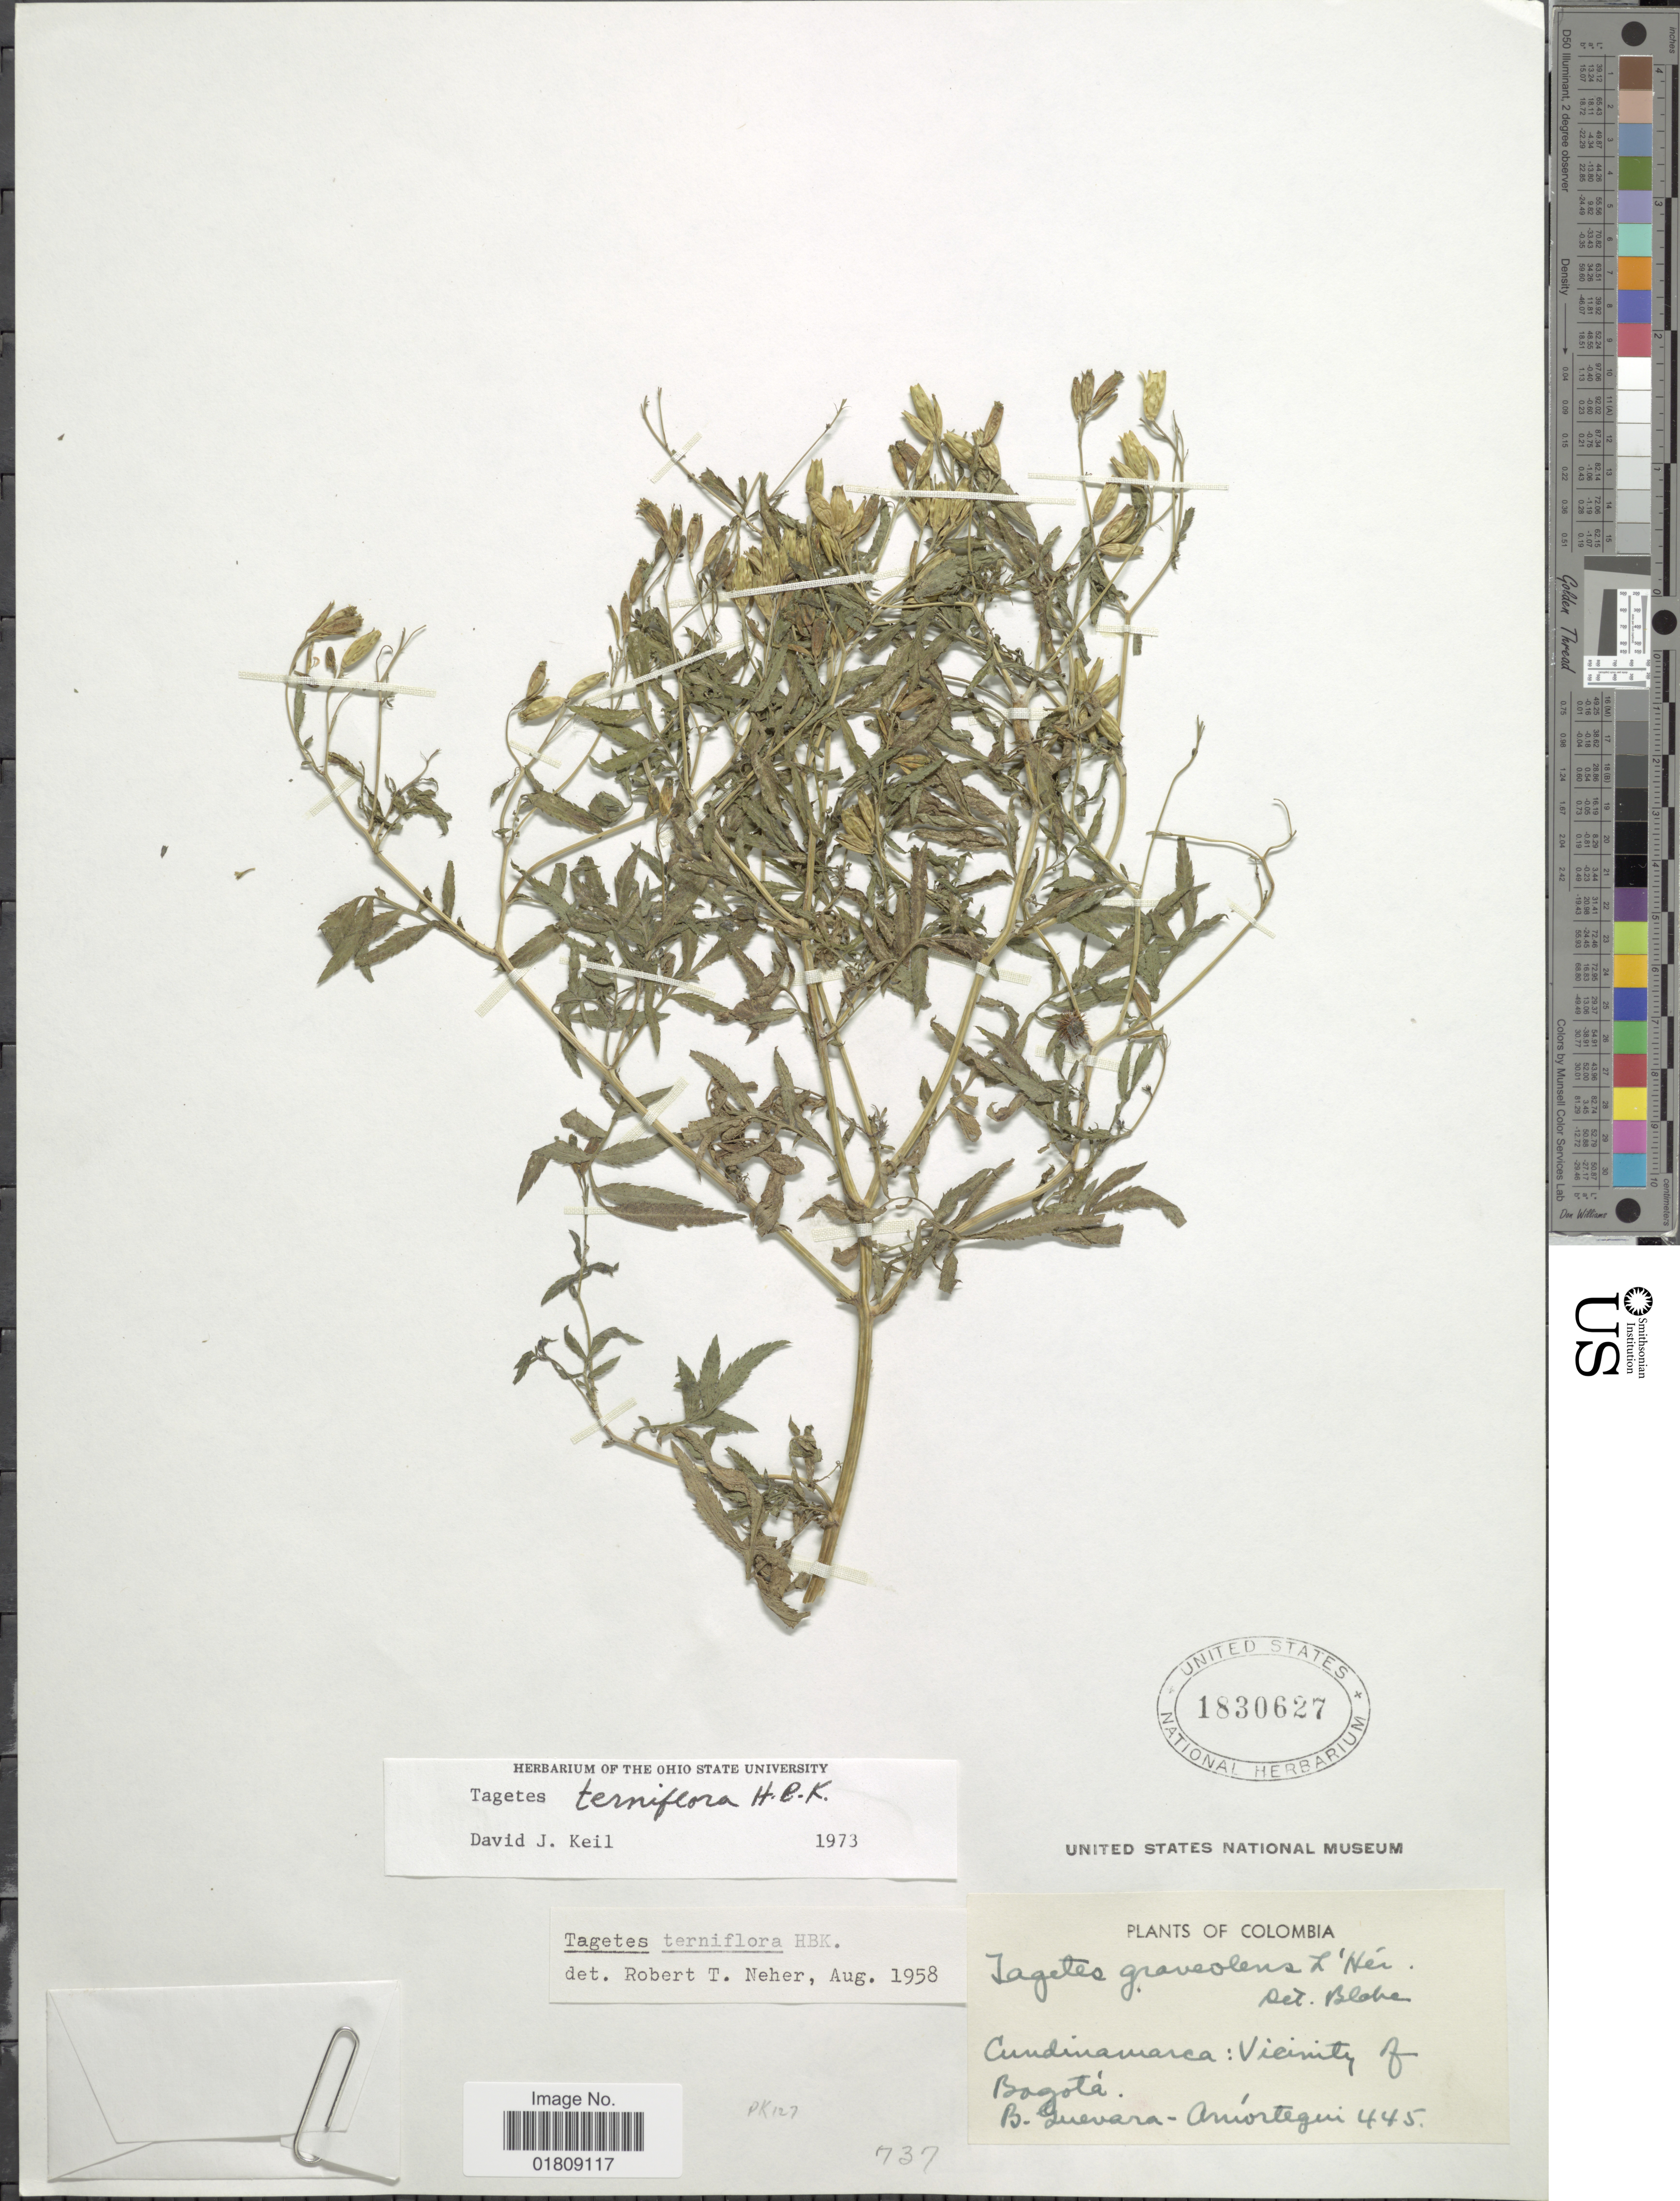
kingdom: Plantae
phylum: Tracheophyta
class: Magnoliopsida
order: Asterales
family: Asteraceae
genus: Tagetes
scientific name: Tagetes terniflora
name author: Kunth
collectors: B. Guevara-Amortegui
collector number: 445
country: Colombia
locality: Cundinamarca, Vicinity of Bogota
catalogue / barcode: US 1830627